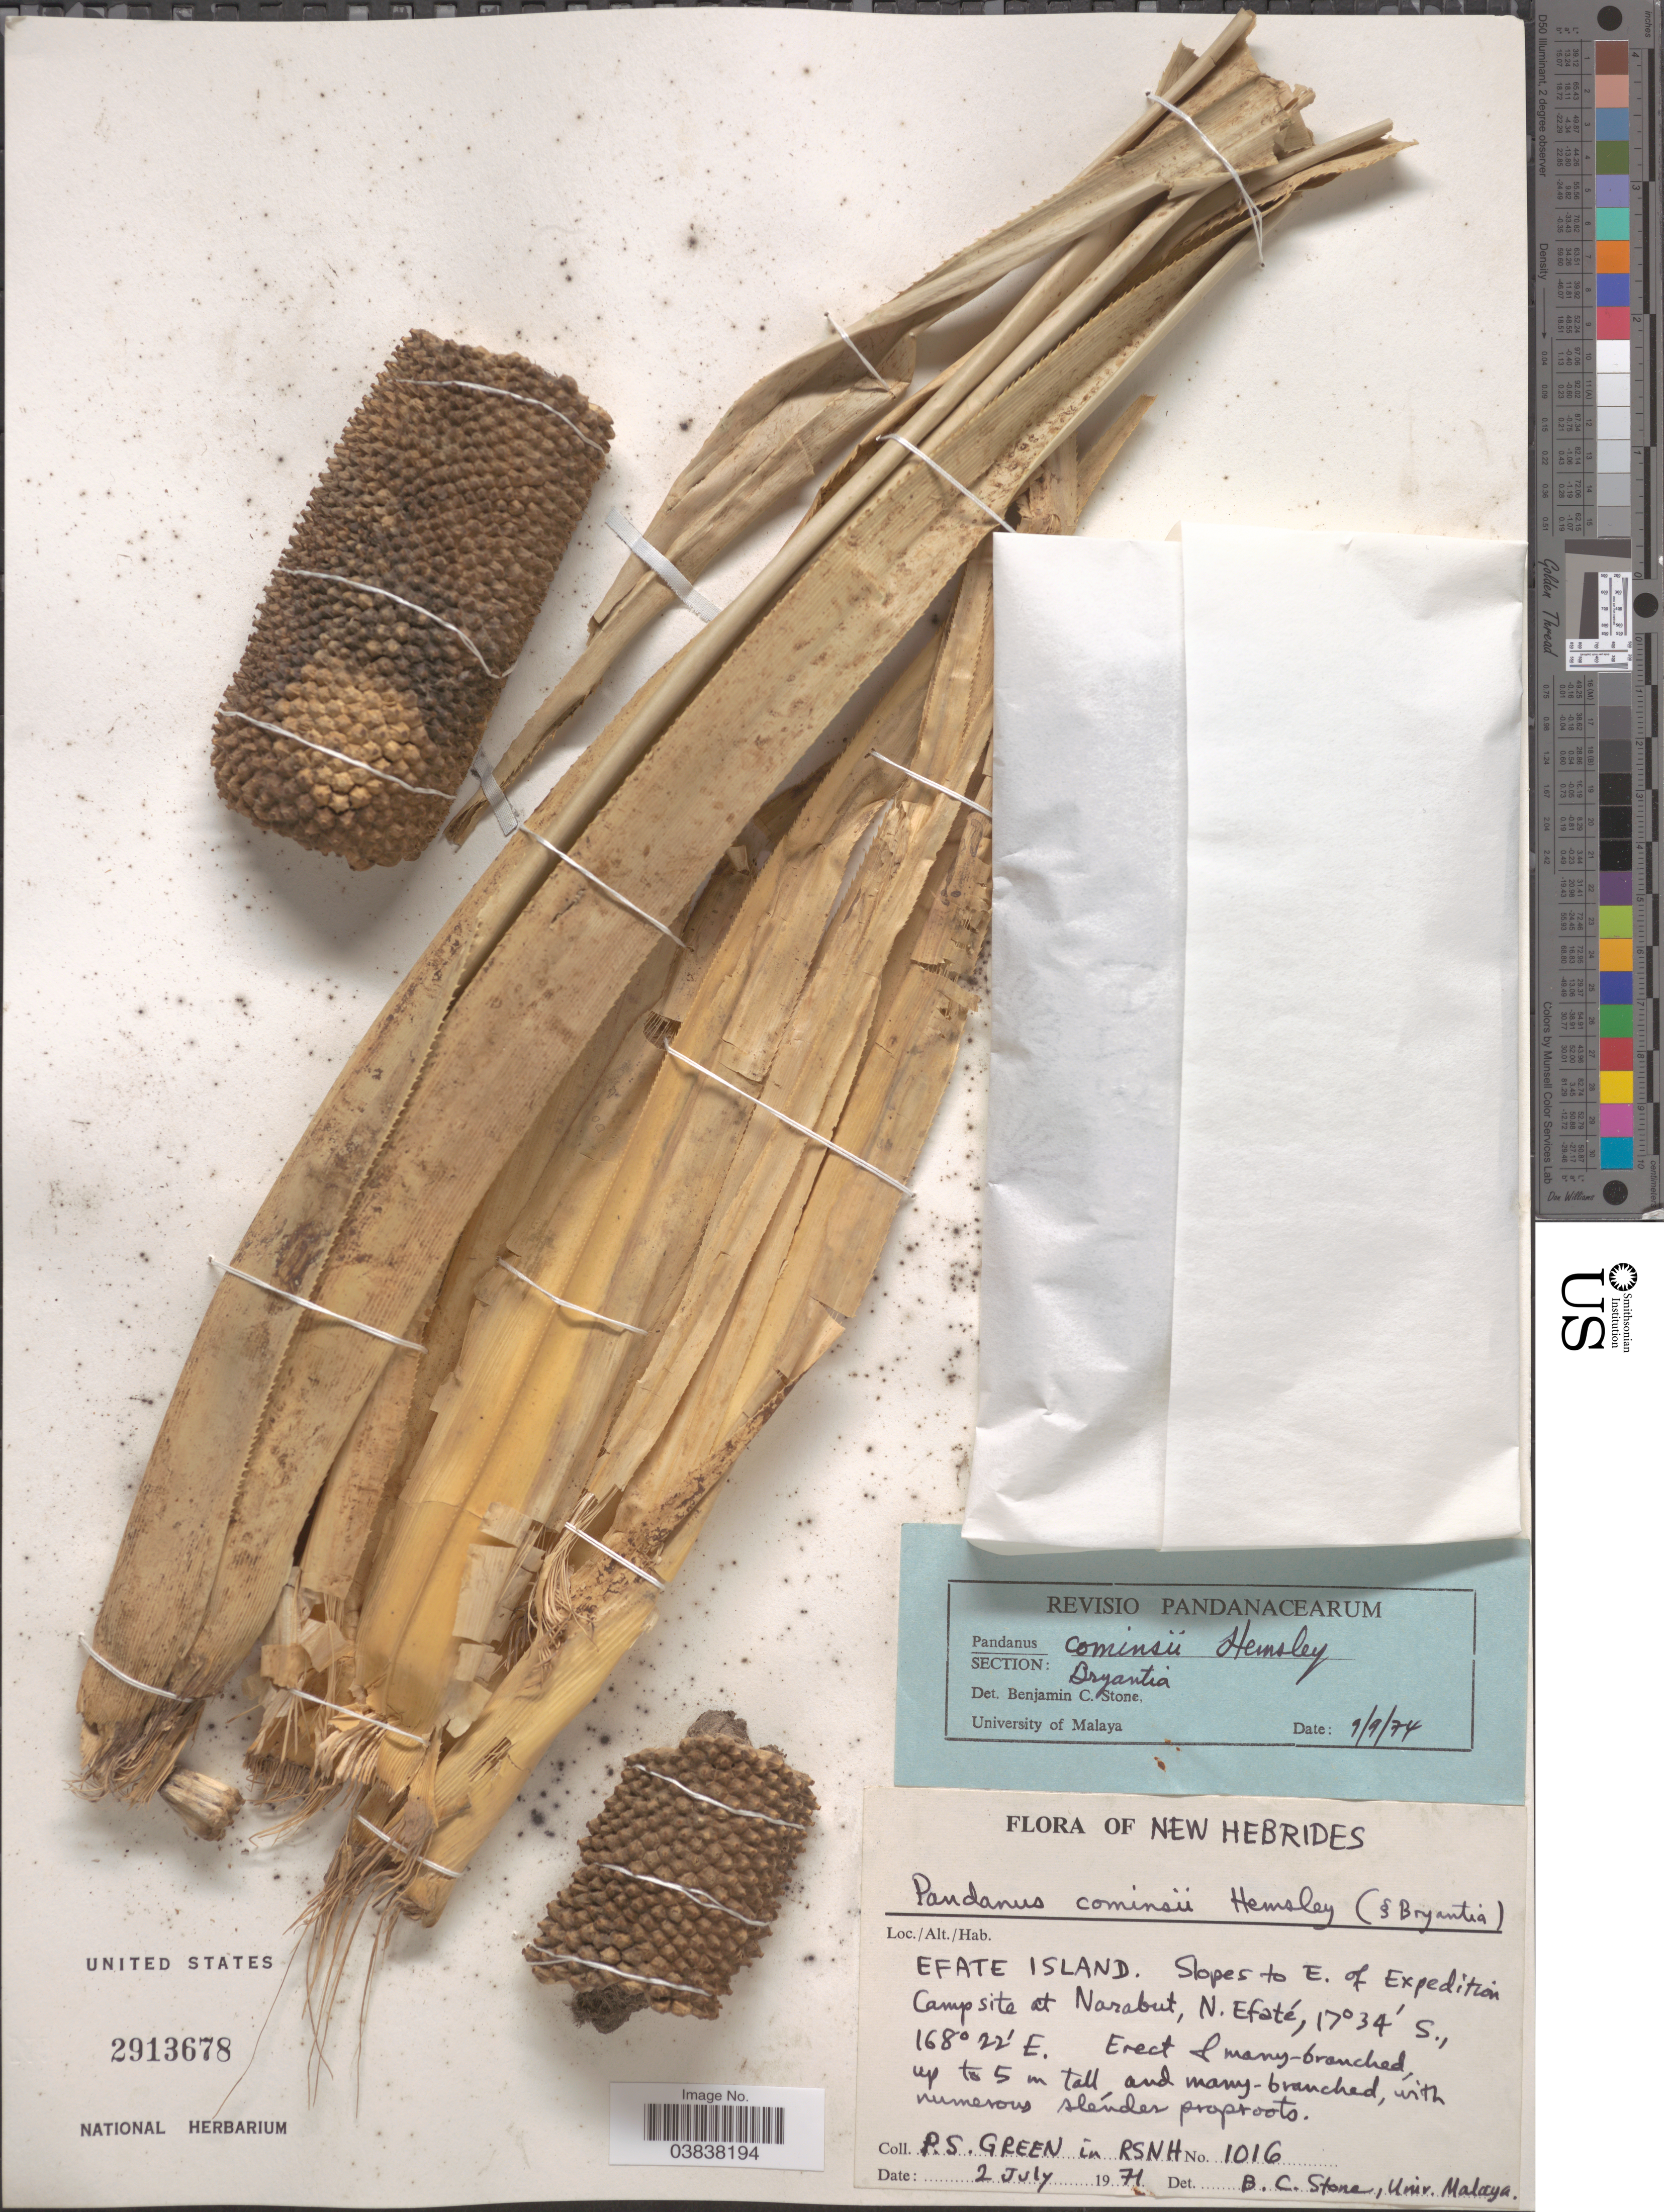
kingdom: Plantae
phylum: Tracheophyta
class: Liliopsida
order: Pandanales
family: Pandanaceae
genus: Pandanus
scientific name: Pandanus cominsii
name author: Hemsl.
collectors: P. S. Green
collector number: RSNH1016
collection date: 1971-07-02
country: Vanuatu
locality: New Hebrides. Efate Island. Slopes to E. of Expedition Campsite at Narabut, N. Efaté.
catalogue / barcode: US 2913678